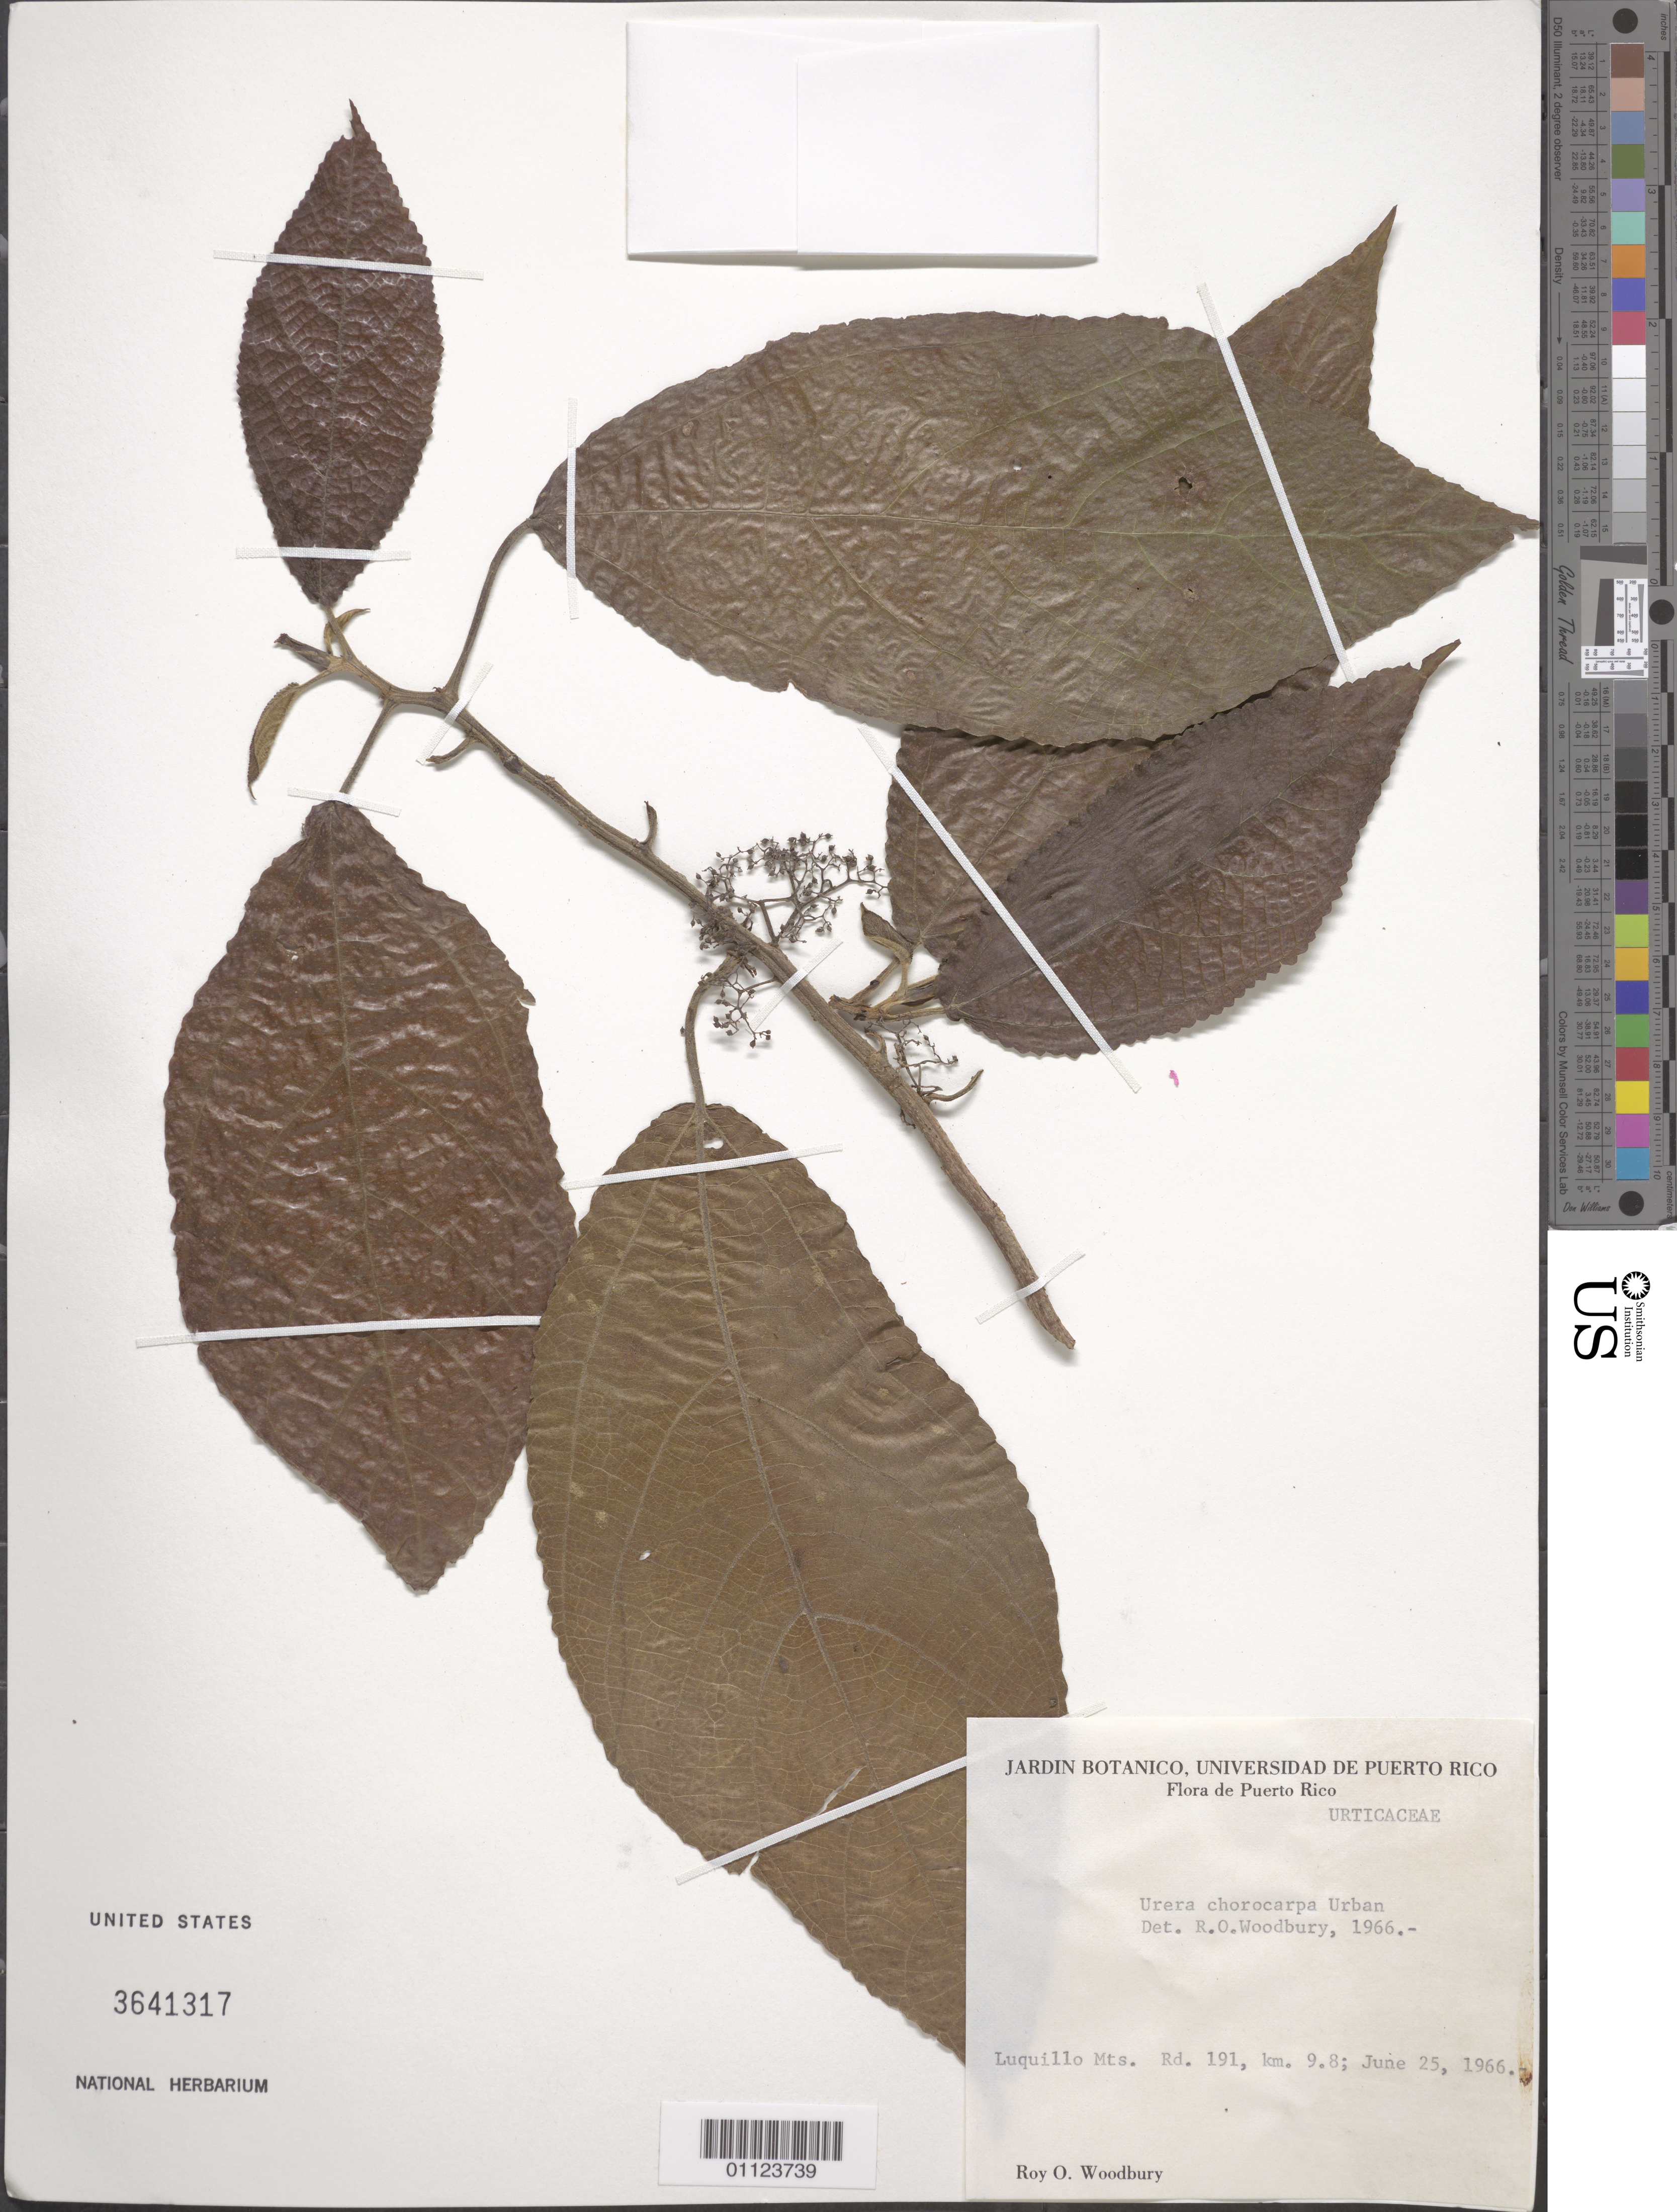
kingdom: Plantae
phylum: Tracheophyta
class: Magnoliopsida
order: Rosales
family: Urticaceae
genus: Urera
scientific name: Urera chlorocarpa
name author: Urb.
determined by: Woodbury, R. O.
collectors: R. O. Woodbury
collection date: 1966-06-25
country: Puerto Rico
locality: Luquillo Mts., Rd. 191, km 9.8.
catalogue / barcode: US 3641317